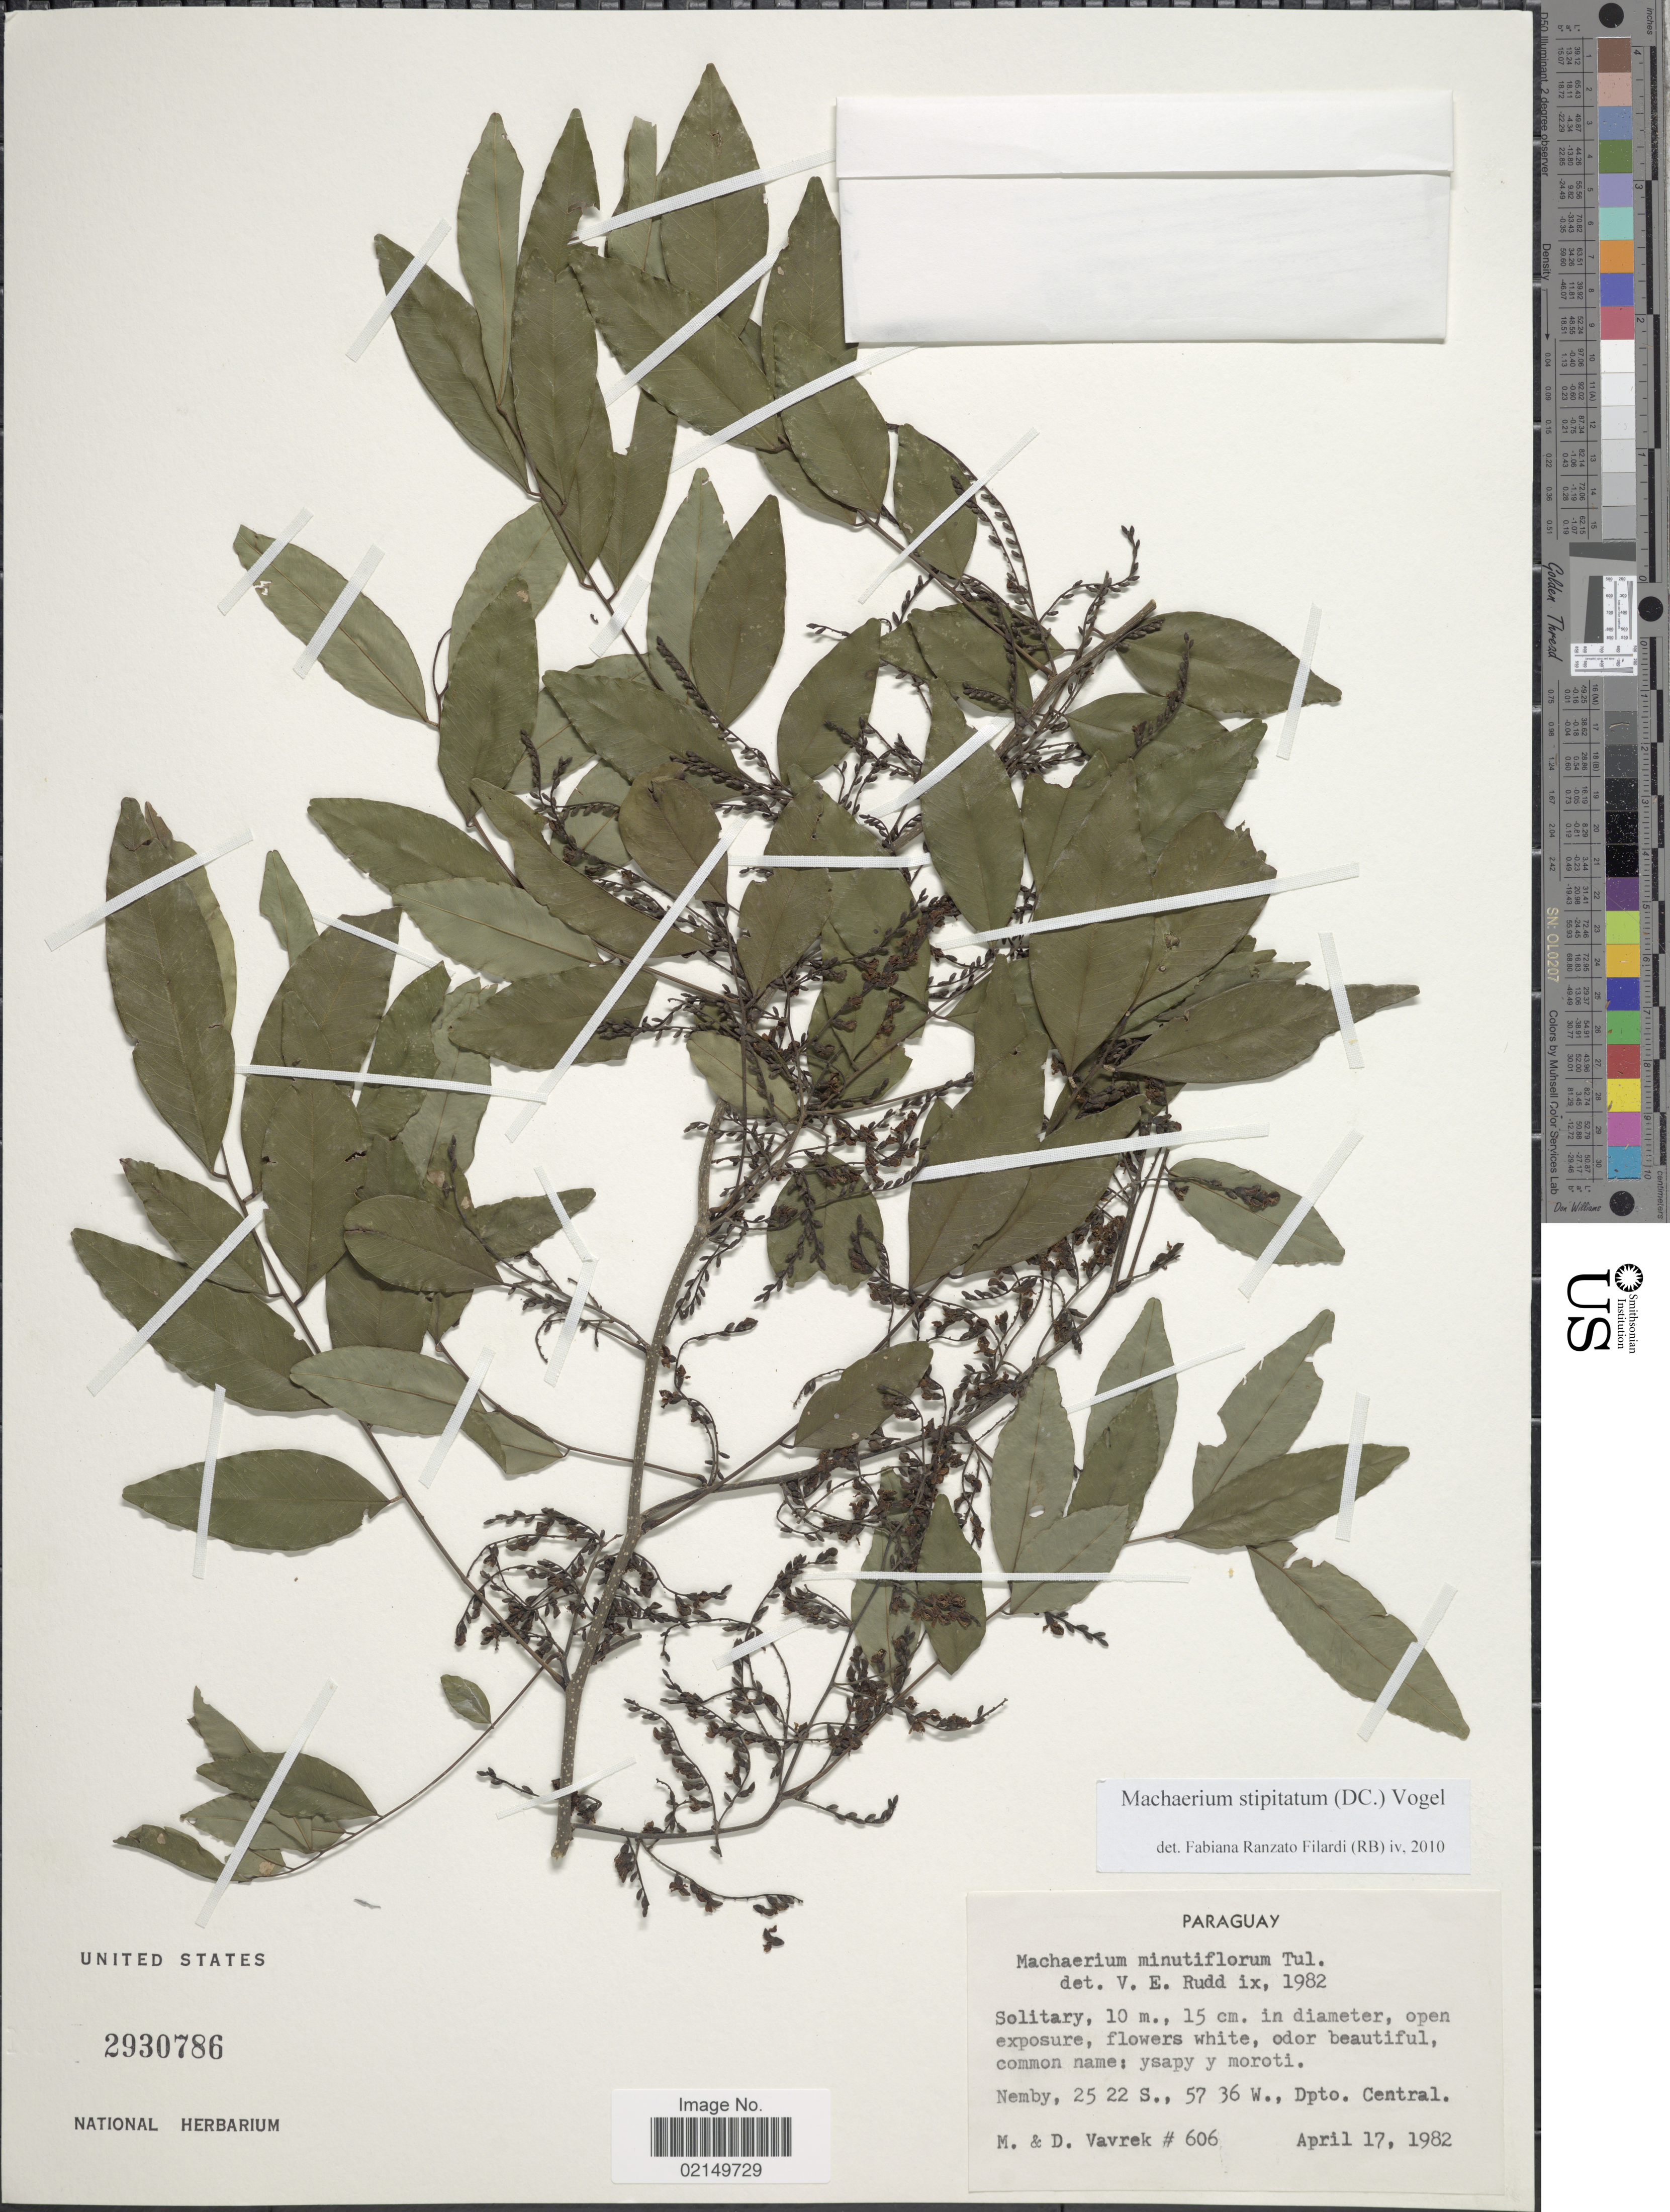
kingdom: Plantae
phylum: Tracheophyta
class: Magnoliopsida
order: Fabales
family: Fabaceae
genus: Machaerium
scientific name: Machaerium stipitatum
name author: (DC.) Vogel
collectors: M. Vavrek & D. Vavrek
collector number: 606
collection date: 1982-04-17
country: Paraguay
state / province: Central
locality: Nemby, Dpto. Central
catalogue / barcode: US 2930786